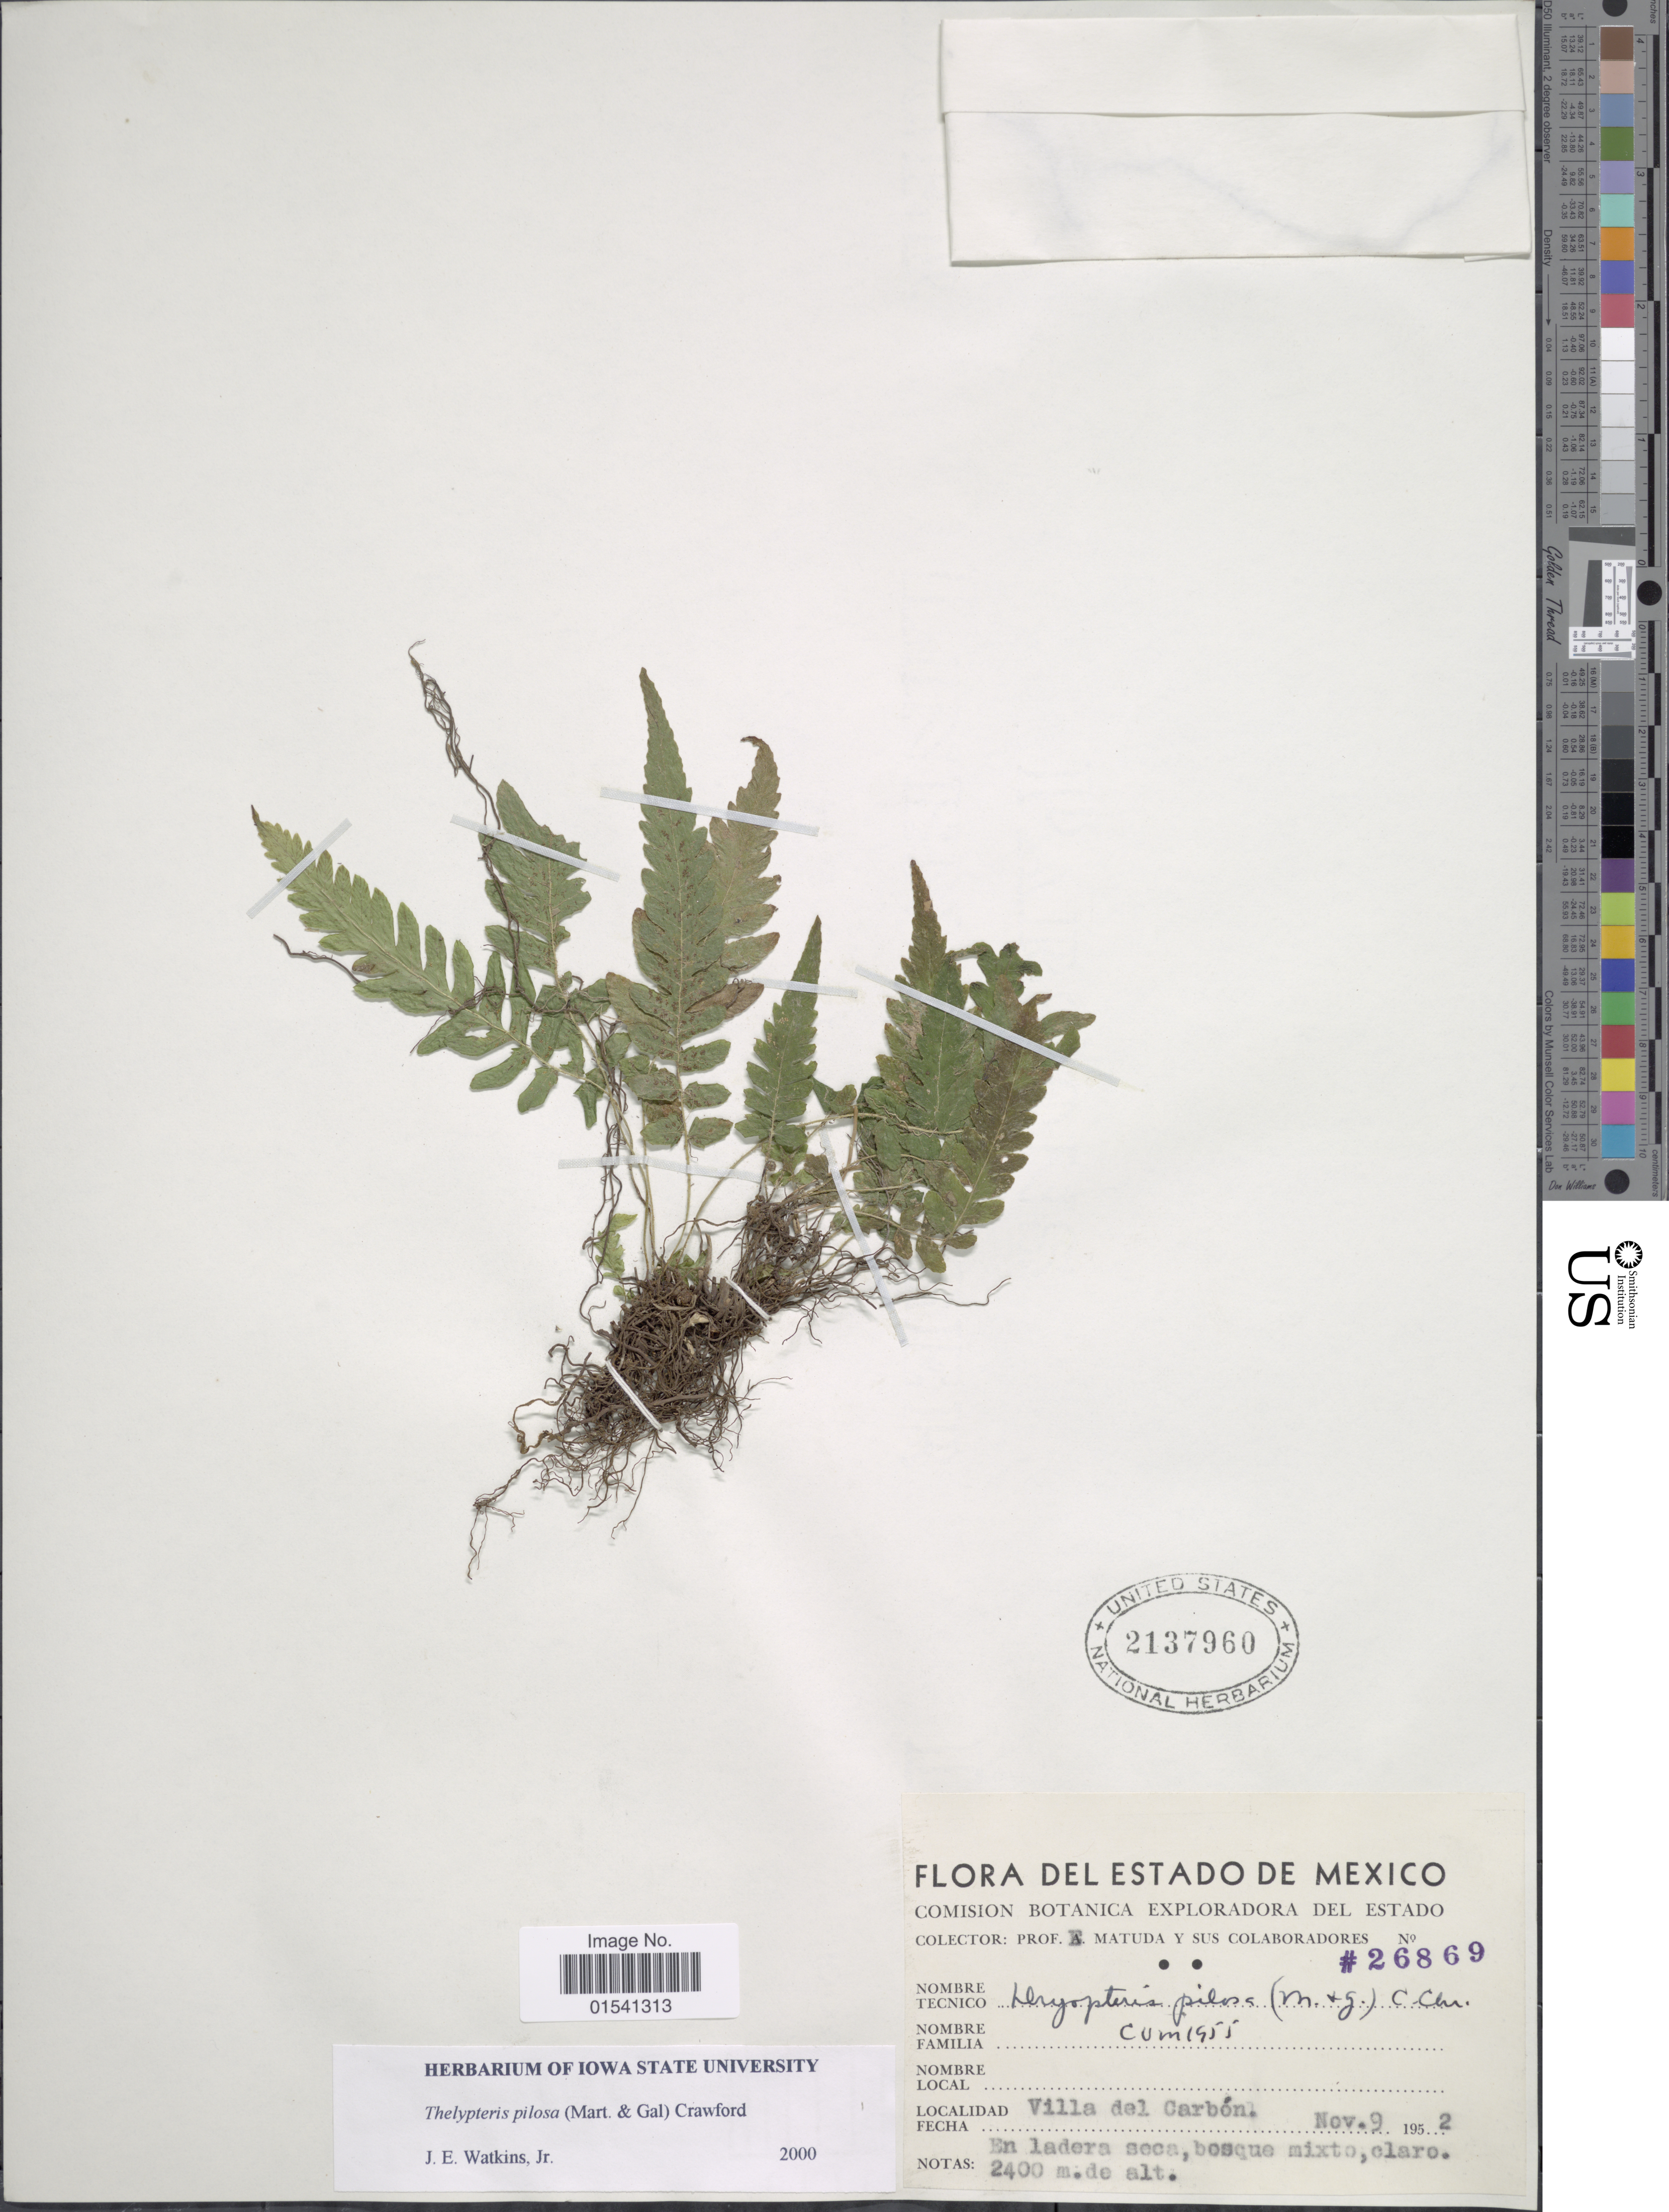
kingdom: Plantae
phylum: Tracheophyta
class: Polypodiopsida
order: Polypodiales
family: Thelypteridaceae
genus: Stegnogramma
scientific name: Stegnogramma pilosa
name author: (M. Martens & Galeotti) K. Iwats.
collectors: E. Matuda & Sus Colaboradores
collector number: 26869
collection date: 1952-11-09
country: Mexico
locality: Villa del Carbóni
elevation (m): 2400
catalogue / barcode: US 2137960